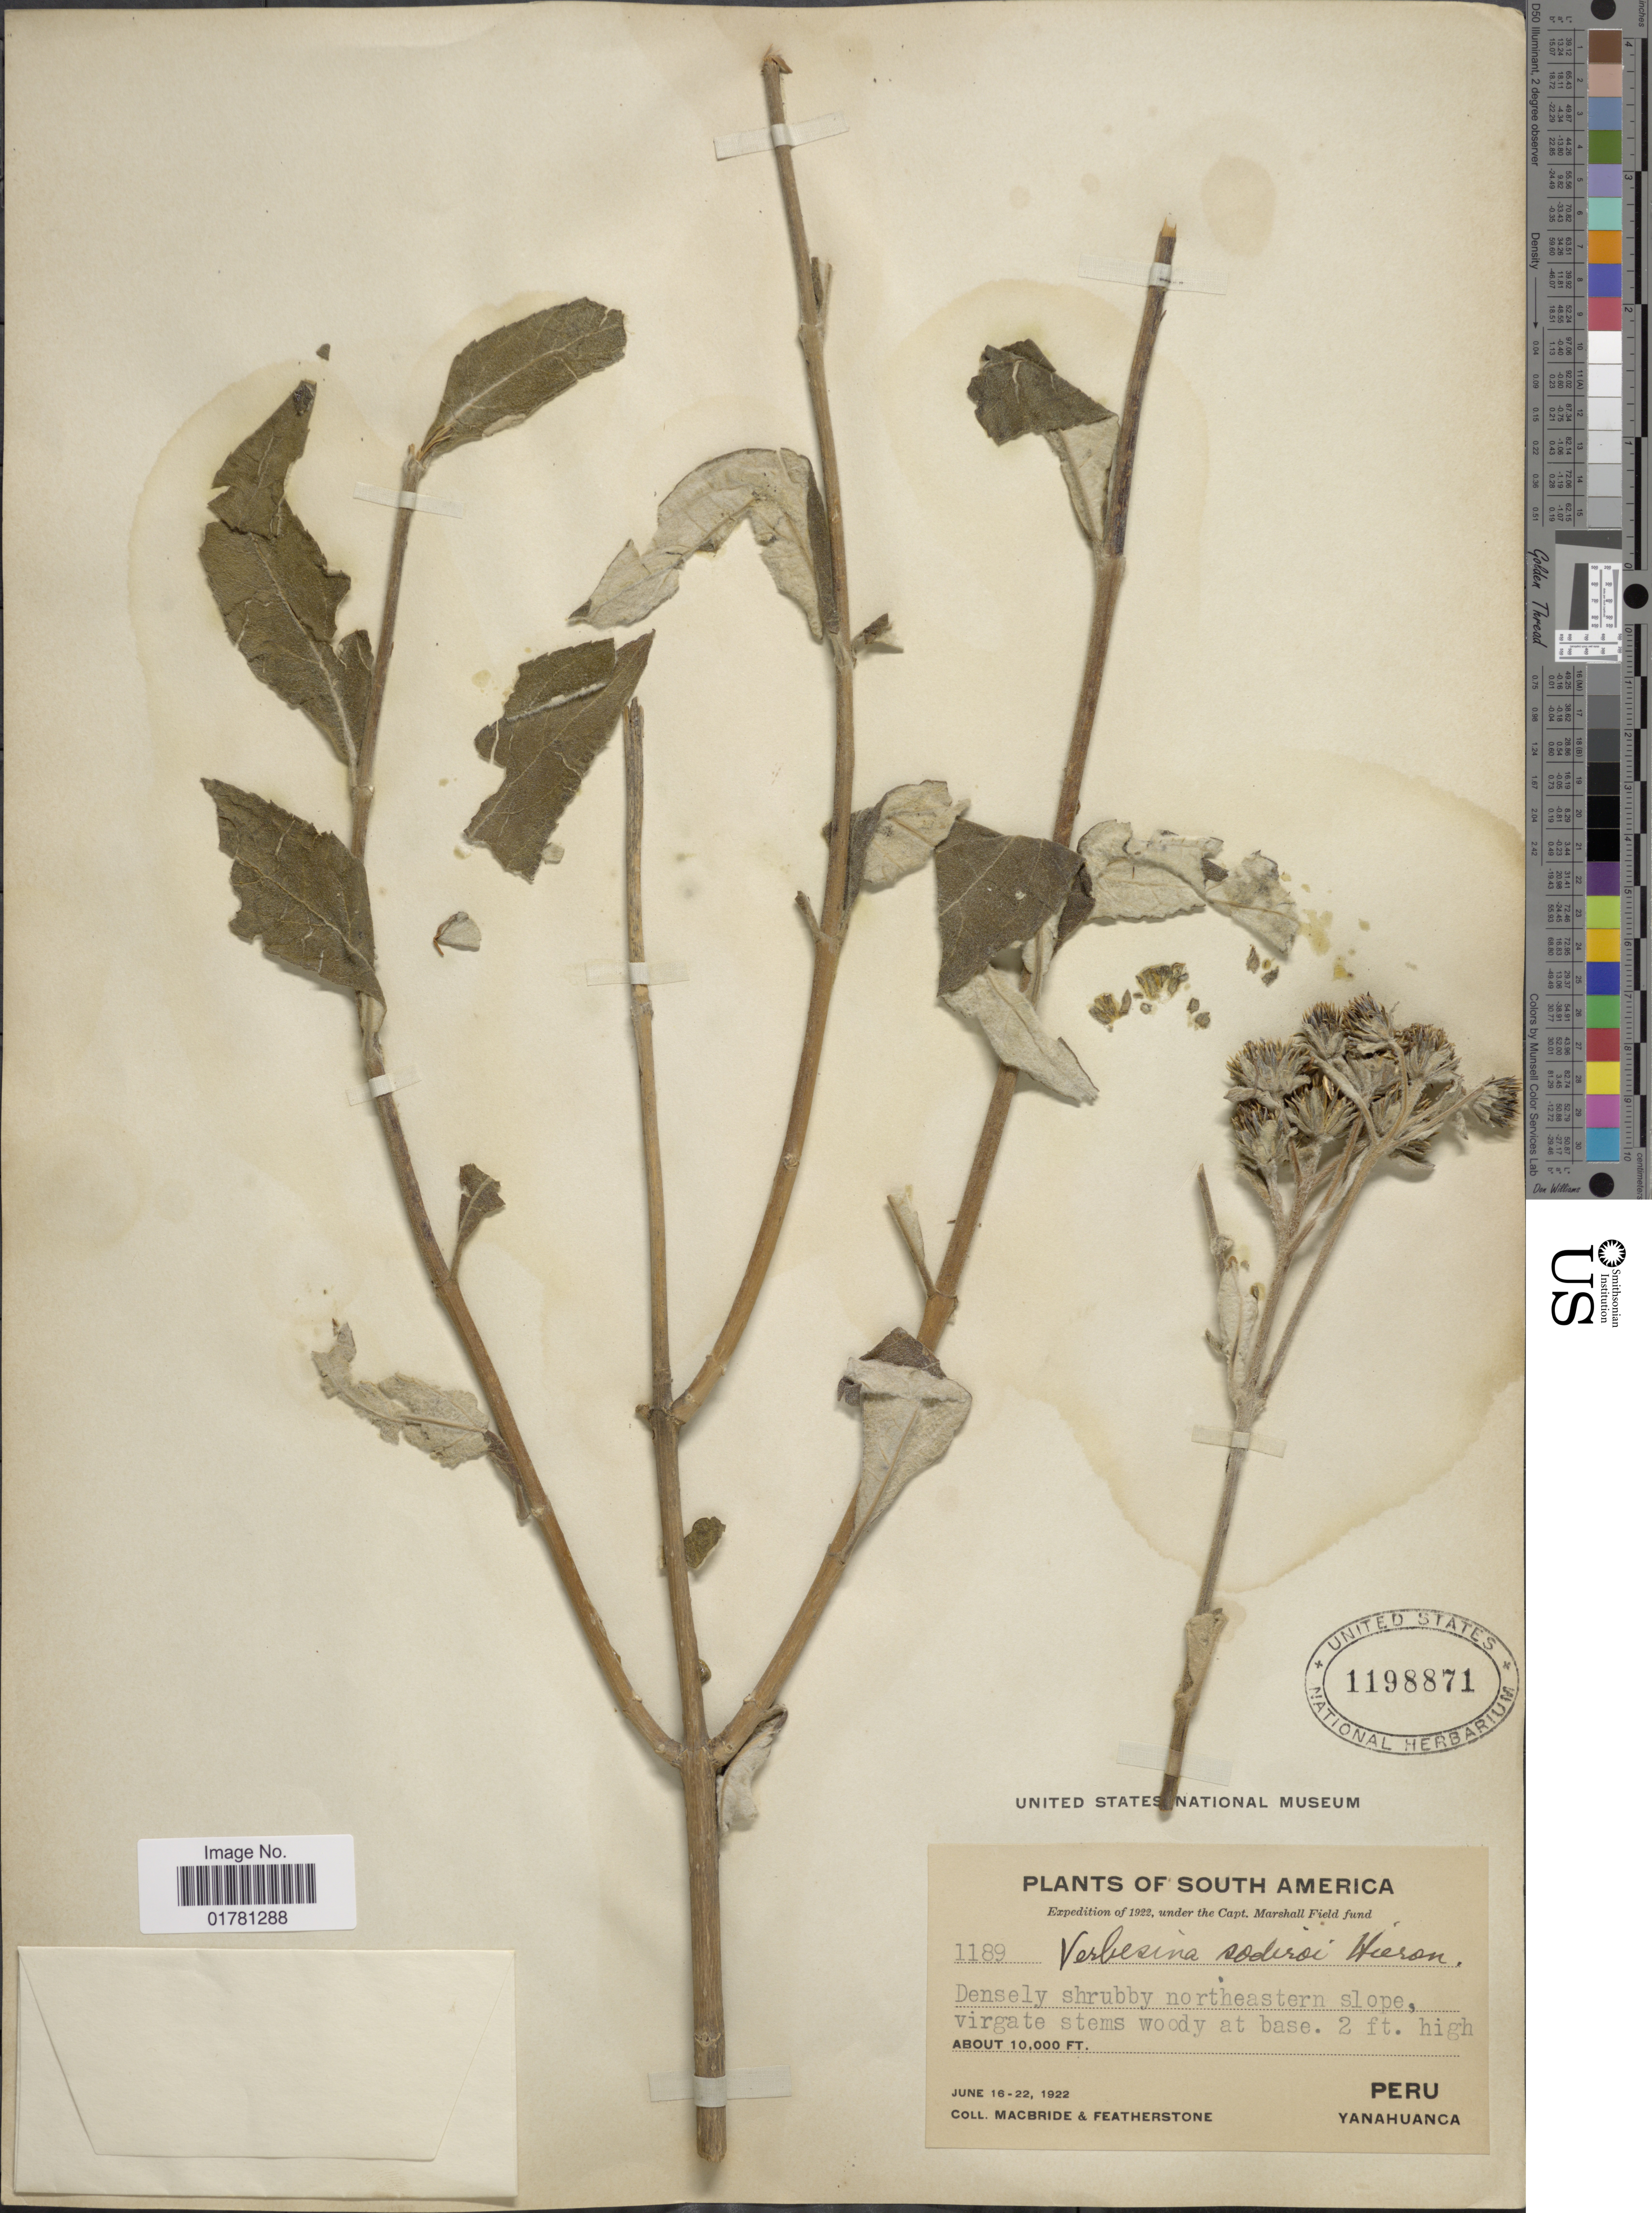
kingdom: Plantae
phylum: Tracheophyta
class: Magnoliopsida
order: Asterales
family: Asteraceae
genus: Verbesina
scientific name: Verbesina sodiroi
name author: Hieron.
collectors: Macbride, -- & -. Featherstone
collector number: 1189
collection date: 1922-06-16/1922-06-22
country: Peru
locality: Densely shrubby northeasteren slope, Yanahuanca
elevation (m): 3048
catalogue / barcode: US 1198871